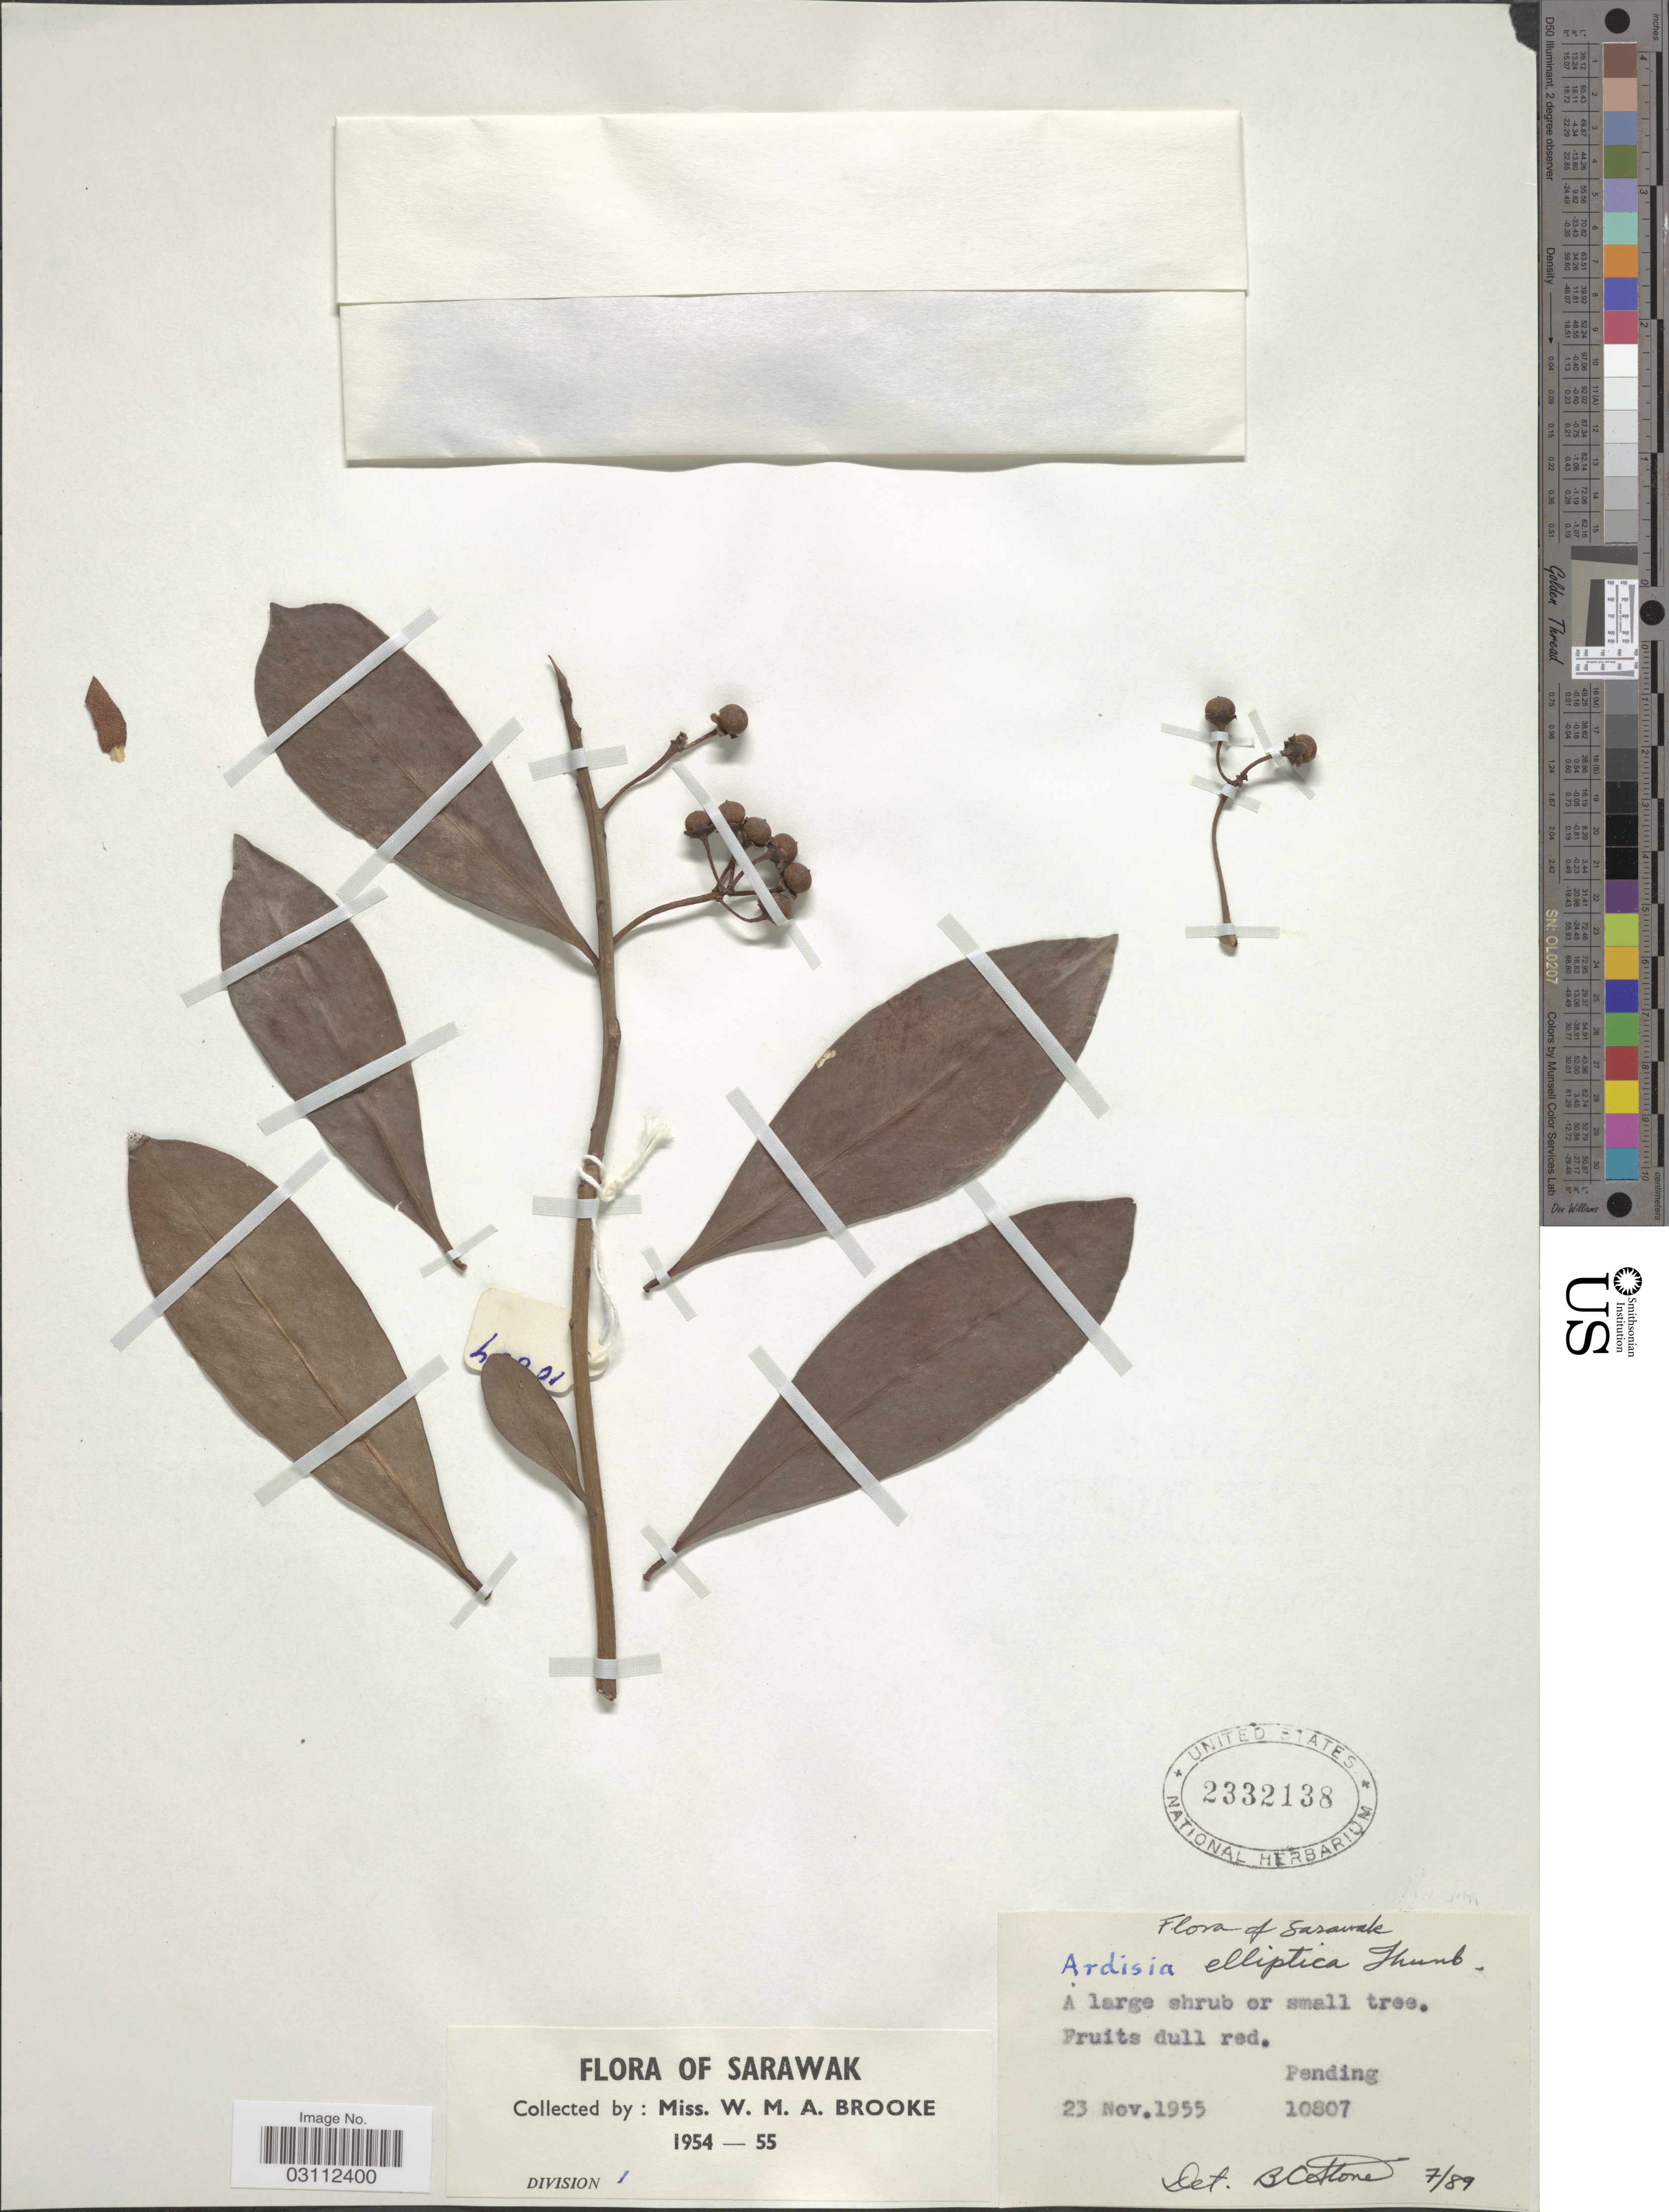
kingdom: Plantae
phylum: Tracheophyta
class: Magnoliopsida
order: Ericales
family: Primulaceae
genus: Ardisia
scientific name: Ardisia elliptica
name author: Thunb.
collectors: W. Brooke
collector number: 10807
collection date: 1955-11-23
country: Malaysia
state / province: Sarawak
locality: Pending.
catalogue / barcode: US 2332138